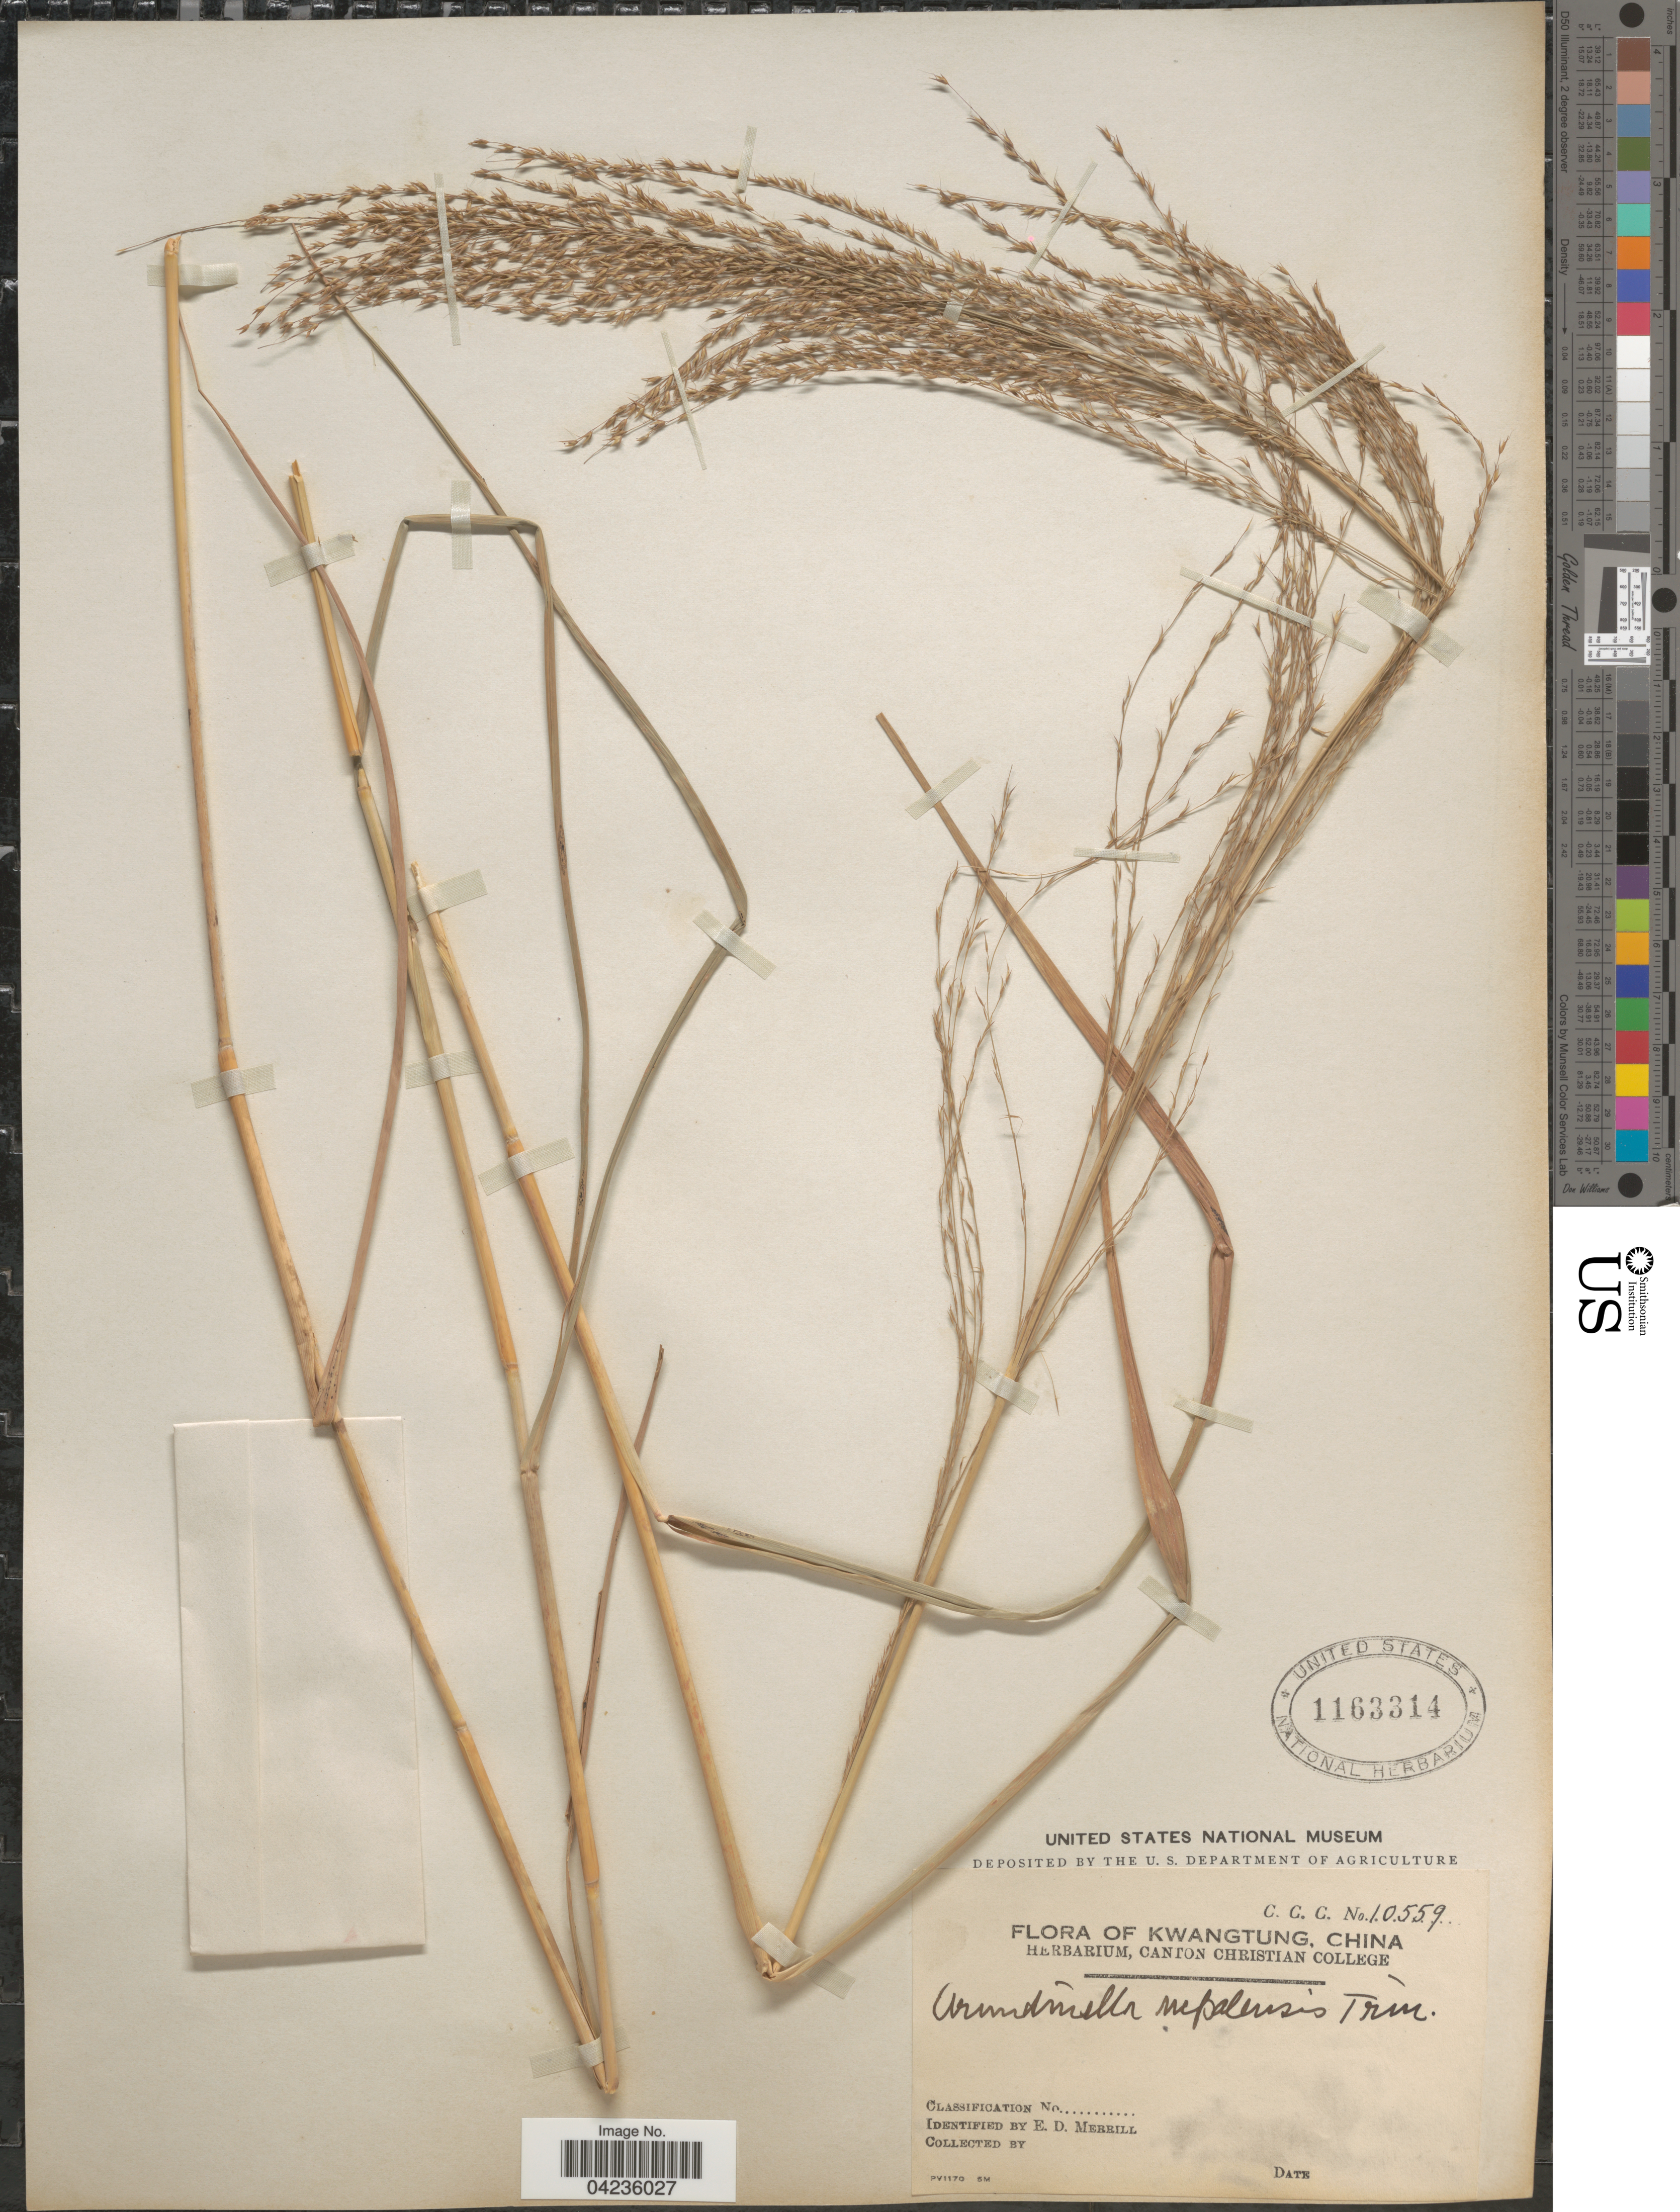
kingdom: Plantae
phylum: Tracheophyta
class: Liliopsida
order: Poales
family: Poaceae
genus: Arundinella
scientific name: Arundinella nepalensis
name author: Trin.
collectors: E. D. Merrill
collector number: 10559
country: China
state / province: Guangdong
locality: Kwangtung.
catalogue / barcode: US 1163314